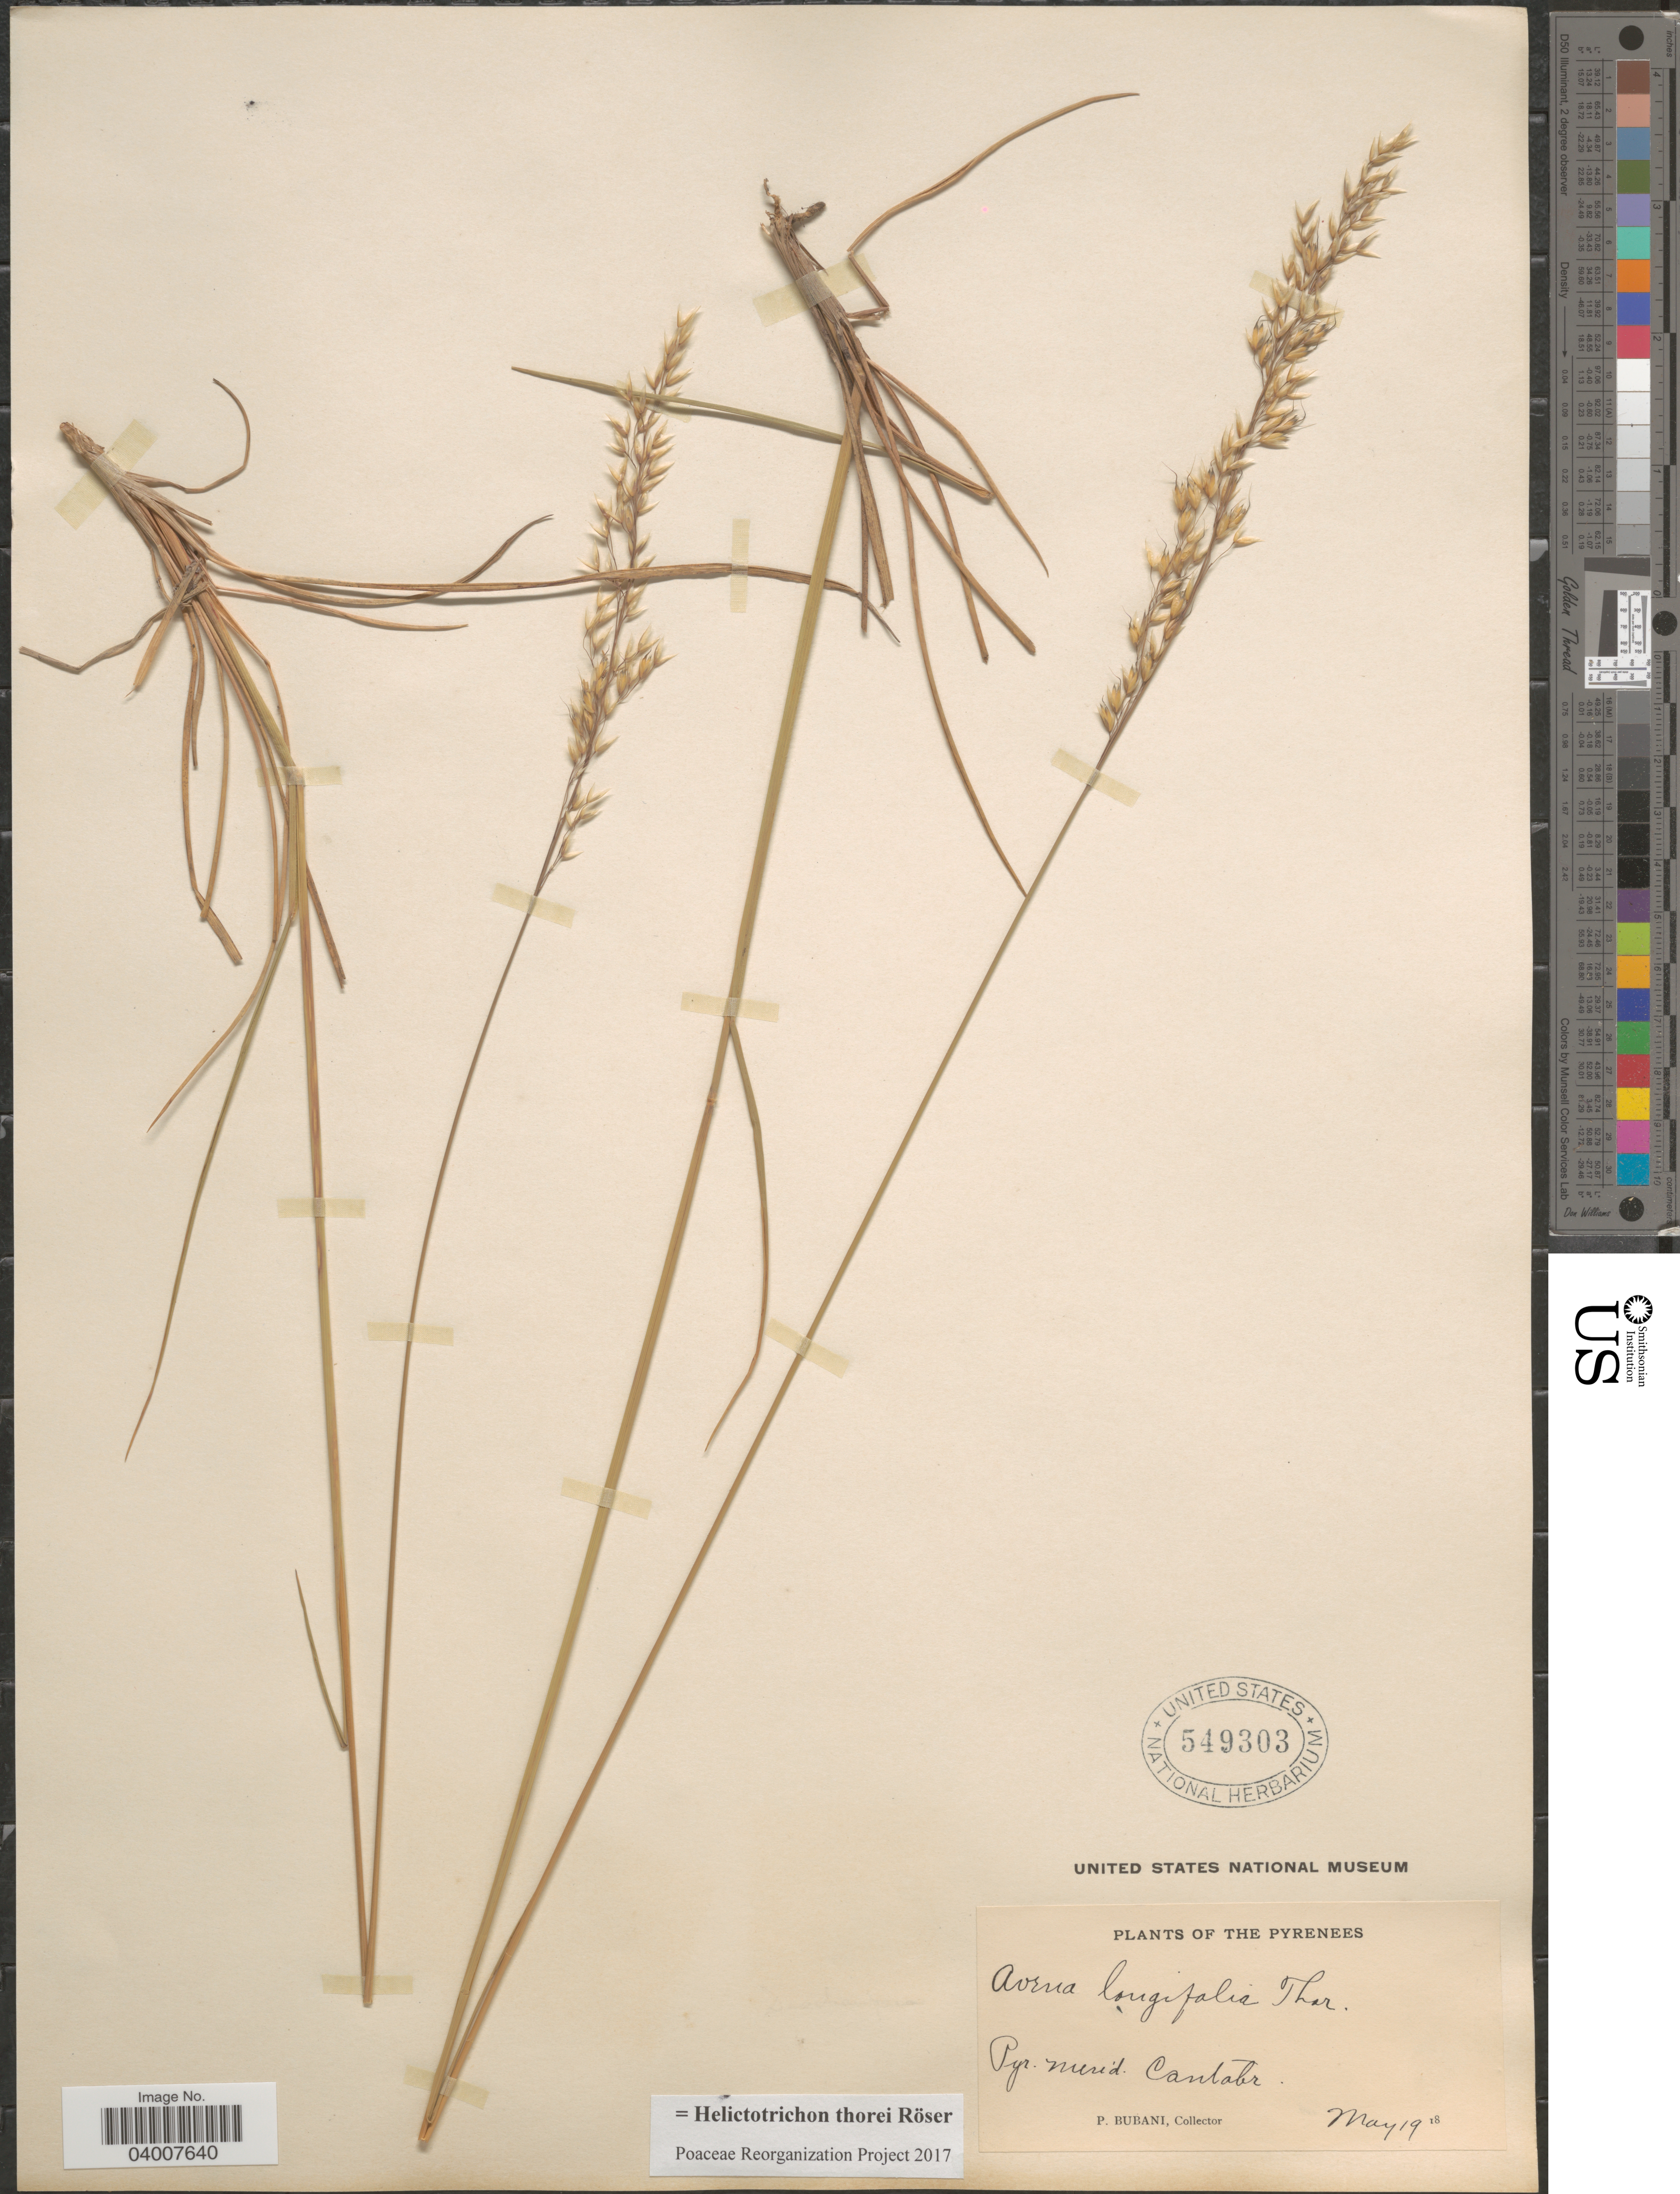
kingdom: Plantae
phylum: Tracheophyta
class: Liliopsida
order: Poales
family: Poaceae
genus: Helictotrichon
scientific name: Helictotrichon thorei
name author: Röser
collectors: P. Bubani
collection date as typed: May 19 18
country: Spain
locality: The Pyrenees. Pyr. merid. Cantabr.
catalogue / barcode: US 549303